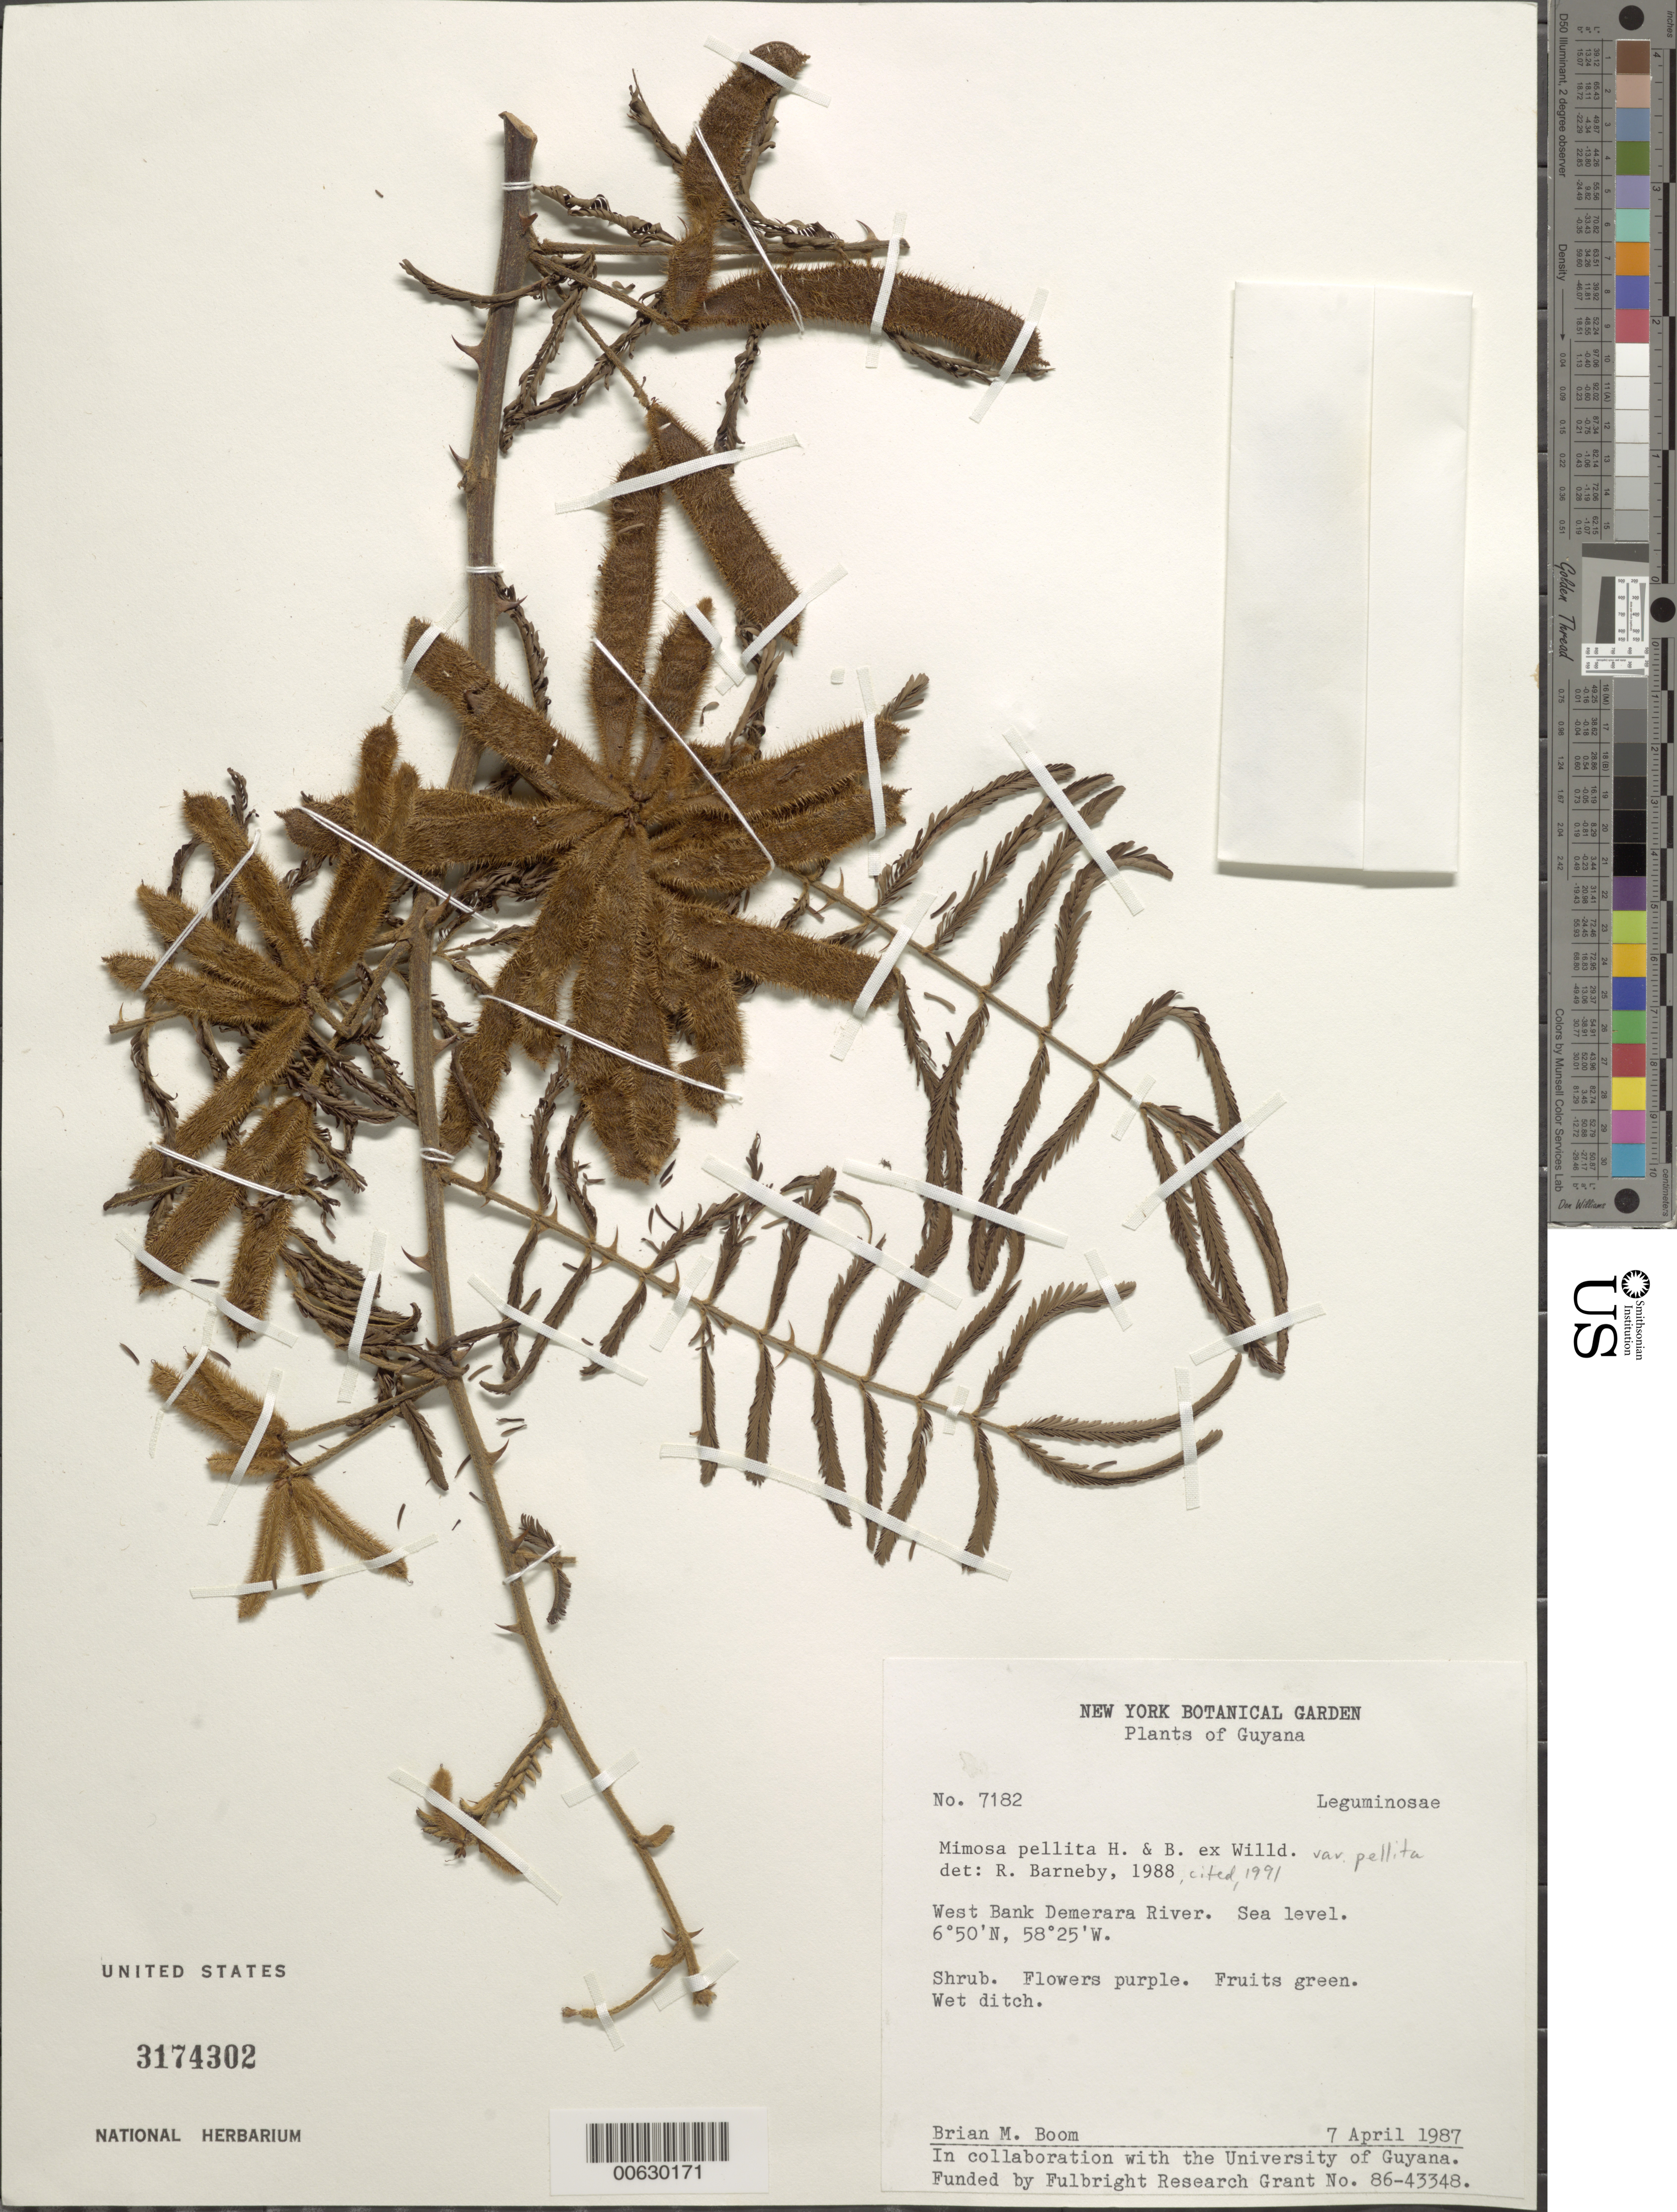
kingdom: Plantae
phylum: Tracheophyta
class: Magnoliopsida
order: Fabales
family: Fabaceae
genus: Mimosa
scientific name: Mimosa pellita var. pellita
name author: Humb. & Bonpl. ex Willd.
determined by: Barneby, Rupert C., (NY)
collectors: B. M. Boom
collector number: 7182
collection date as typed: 7-Apr-87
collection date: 1987-04-07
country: Guyana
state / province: Essequibo Isl-W. Demerara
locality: Demerara R., W bank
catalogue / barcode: US 3174302